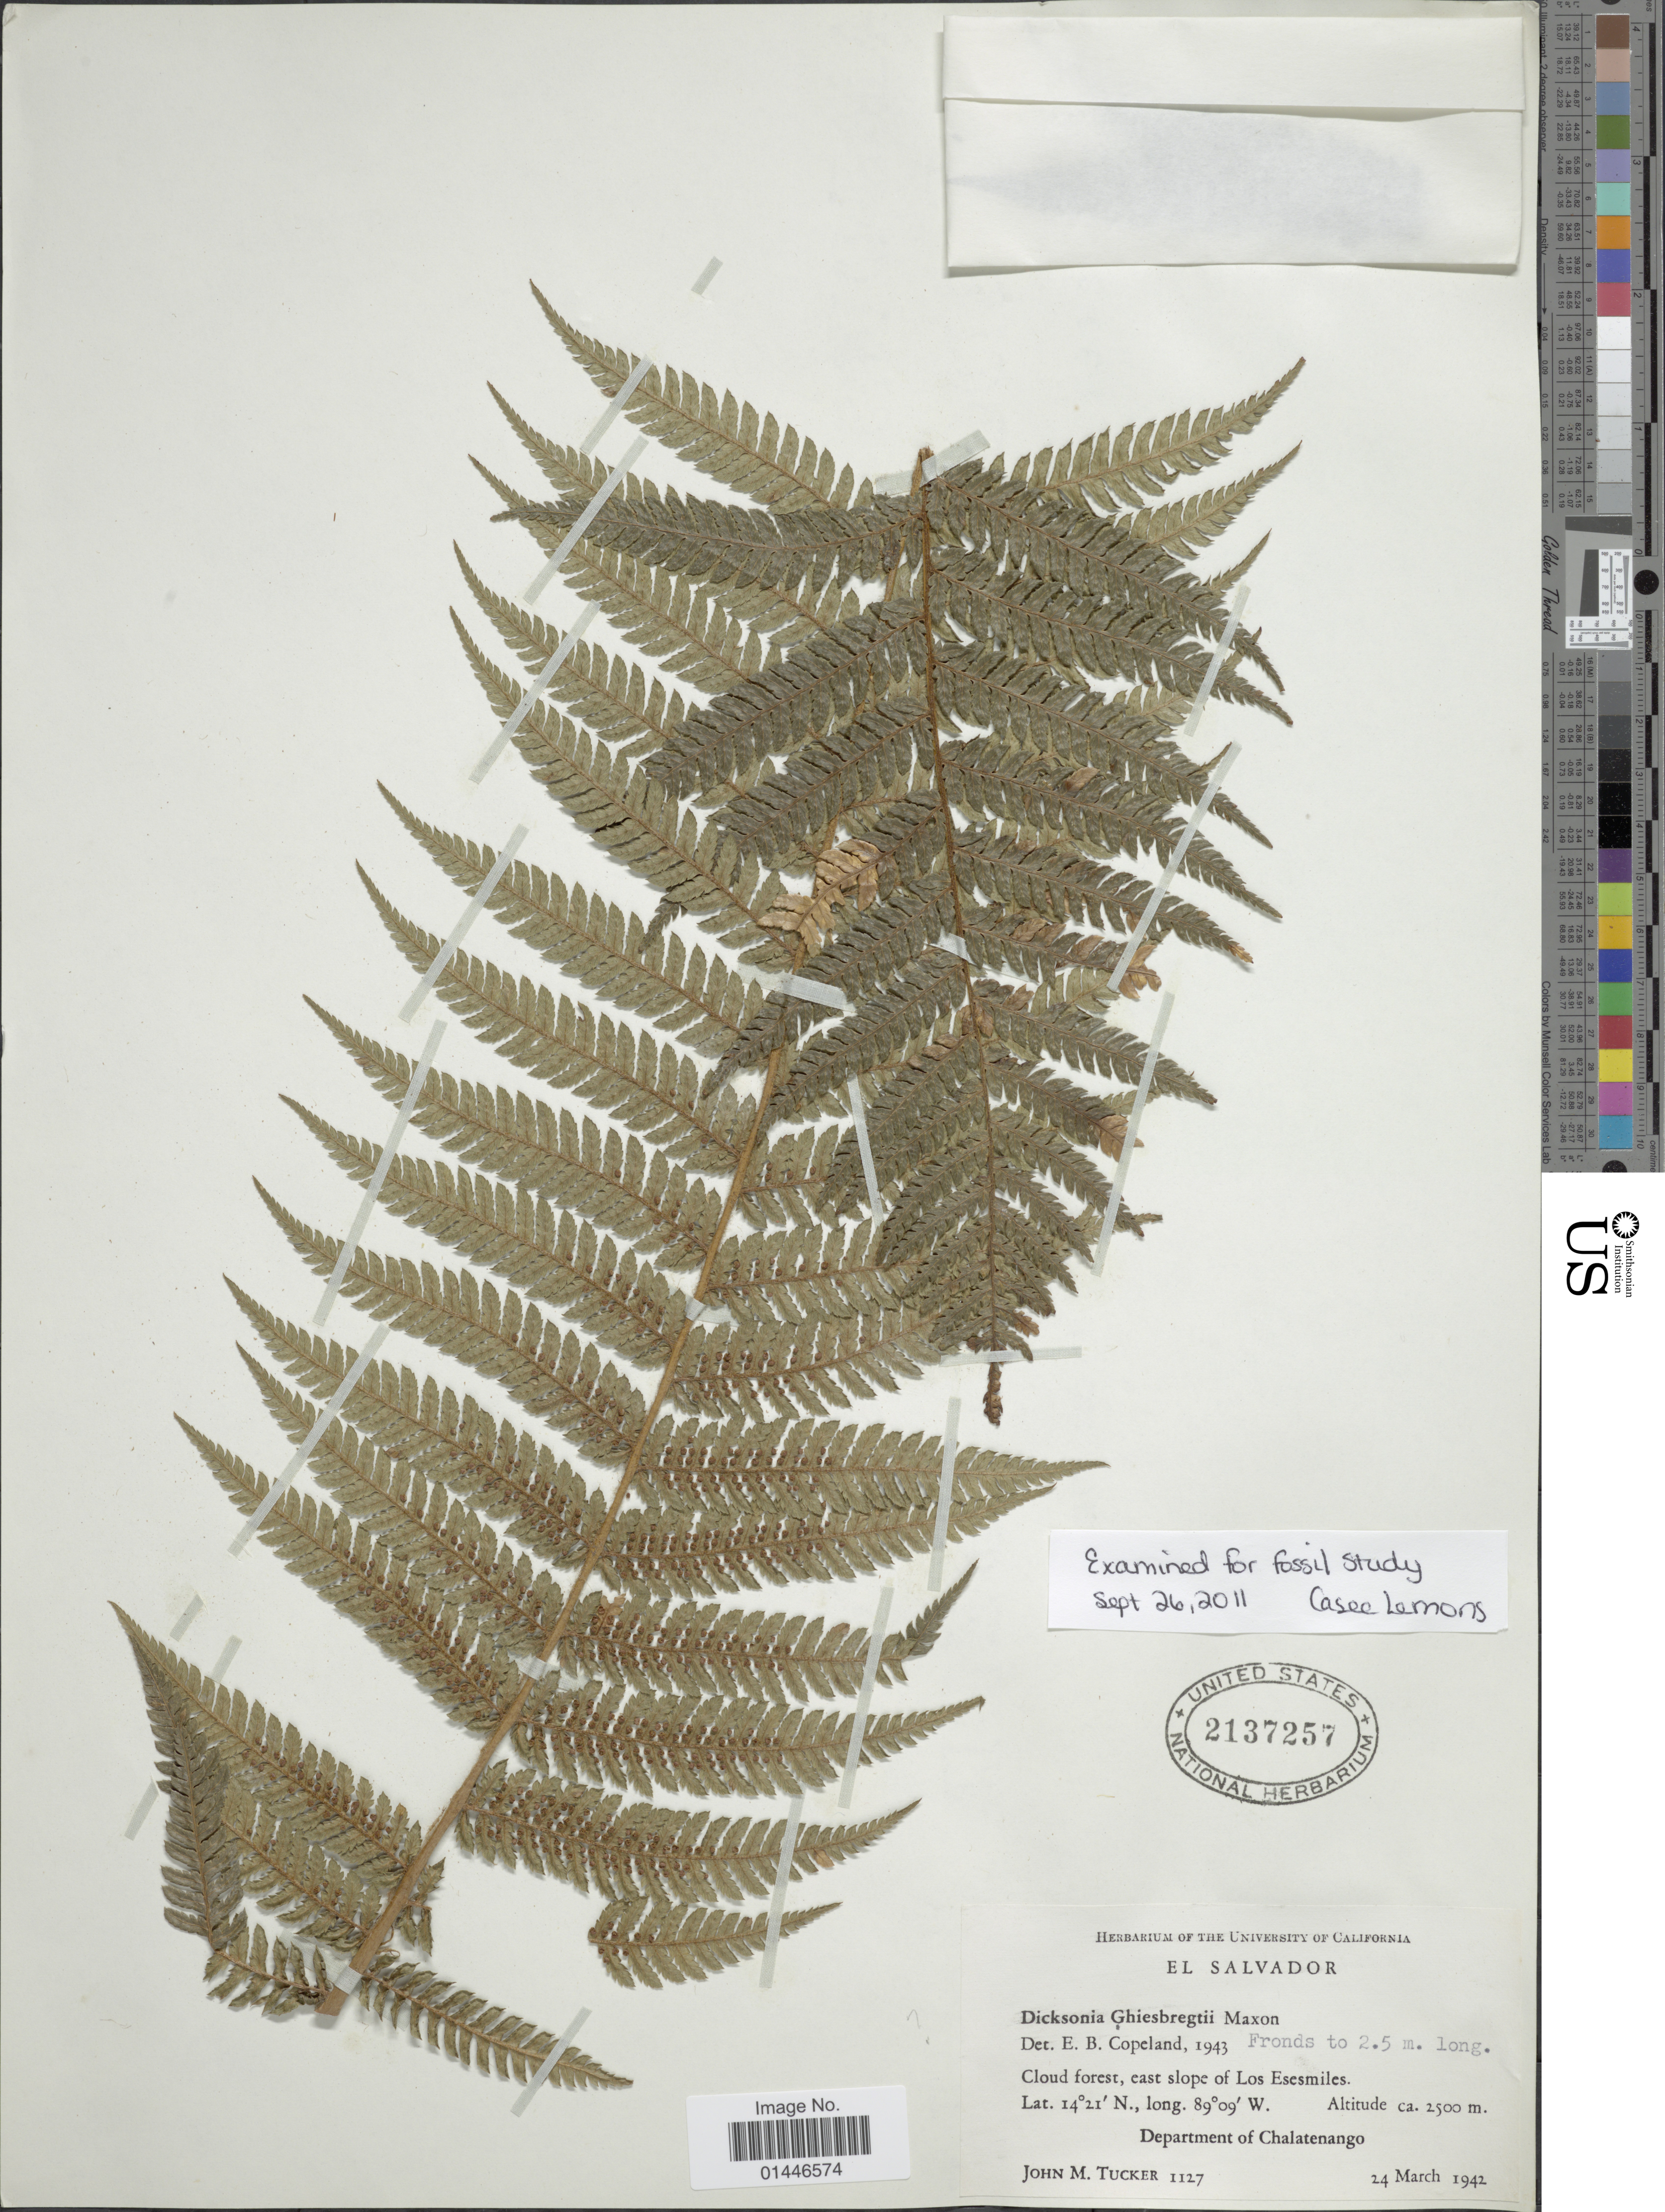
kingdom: Plantae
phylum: Tracheophyta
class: Polypodiopsida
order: Cyatheales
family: Dicksoniaceae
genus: Dicksonia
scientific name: Dicksonia gigantea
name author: H. Karst.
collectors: J. M. Tucker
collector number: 1127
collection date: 1942-03-24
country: El Salvador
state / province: Chalatenango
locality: Cloud forest, east slope of Los Esesmiles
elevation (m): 2500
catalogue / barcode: US 2137257